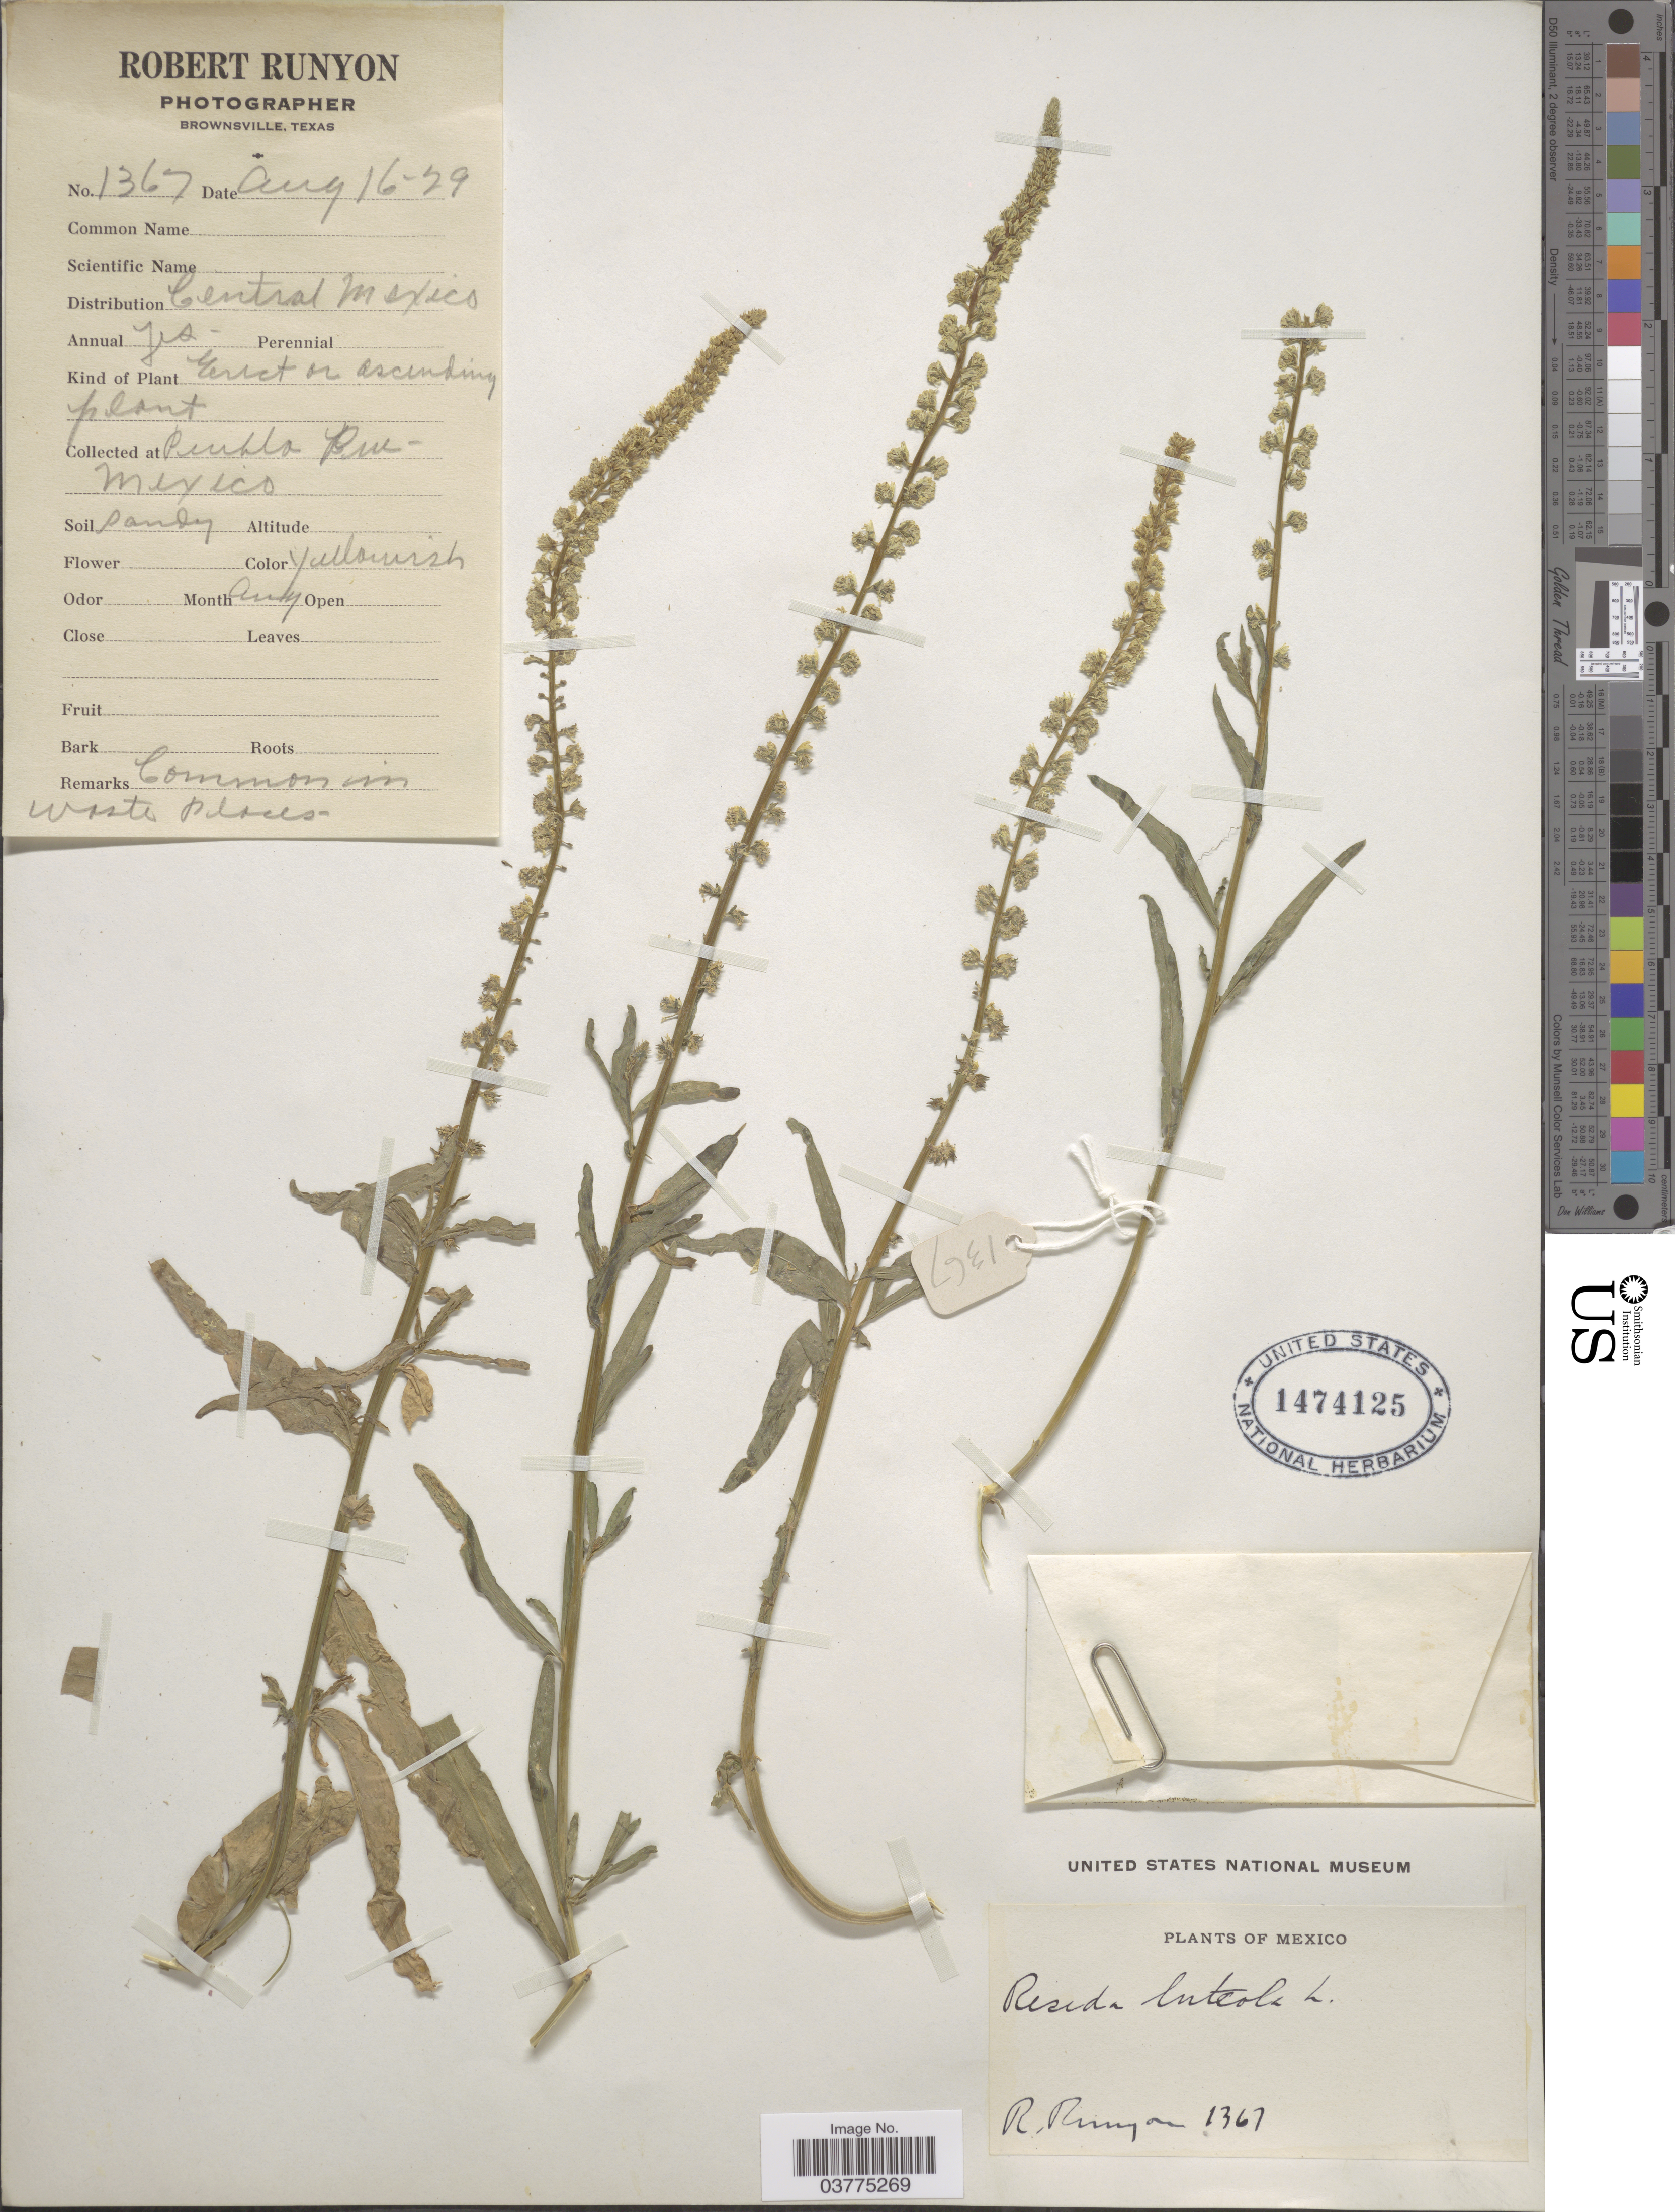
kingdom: Plantae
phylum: Tracheophyta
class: Magnoliopsida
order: Brassicales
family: Resedaceae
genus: Reseda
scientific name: Reseda luteola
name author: L.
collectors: R. Runyon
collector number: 1367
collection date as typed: Transcribed d/m/y: 16/8/29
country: Mexico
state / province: Puebla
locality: Distribution Central Mexico. Puebla Pire*.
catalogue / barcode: US 1474125